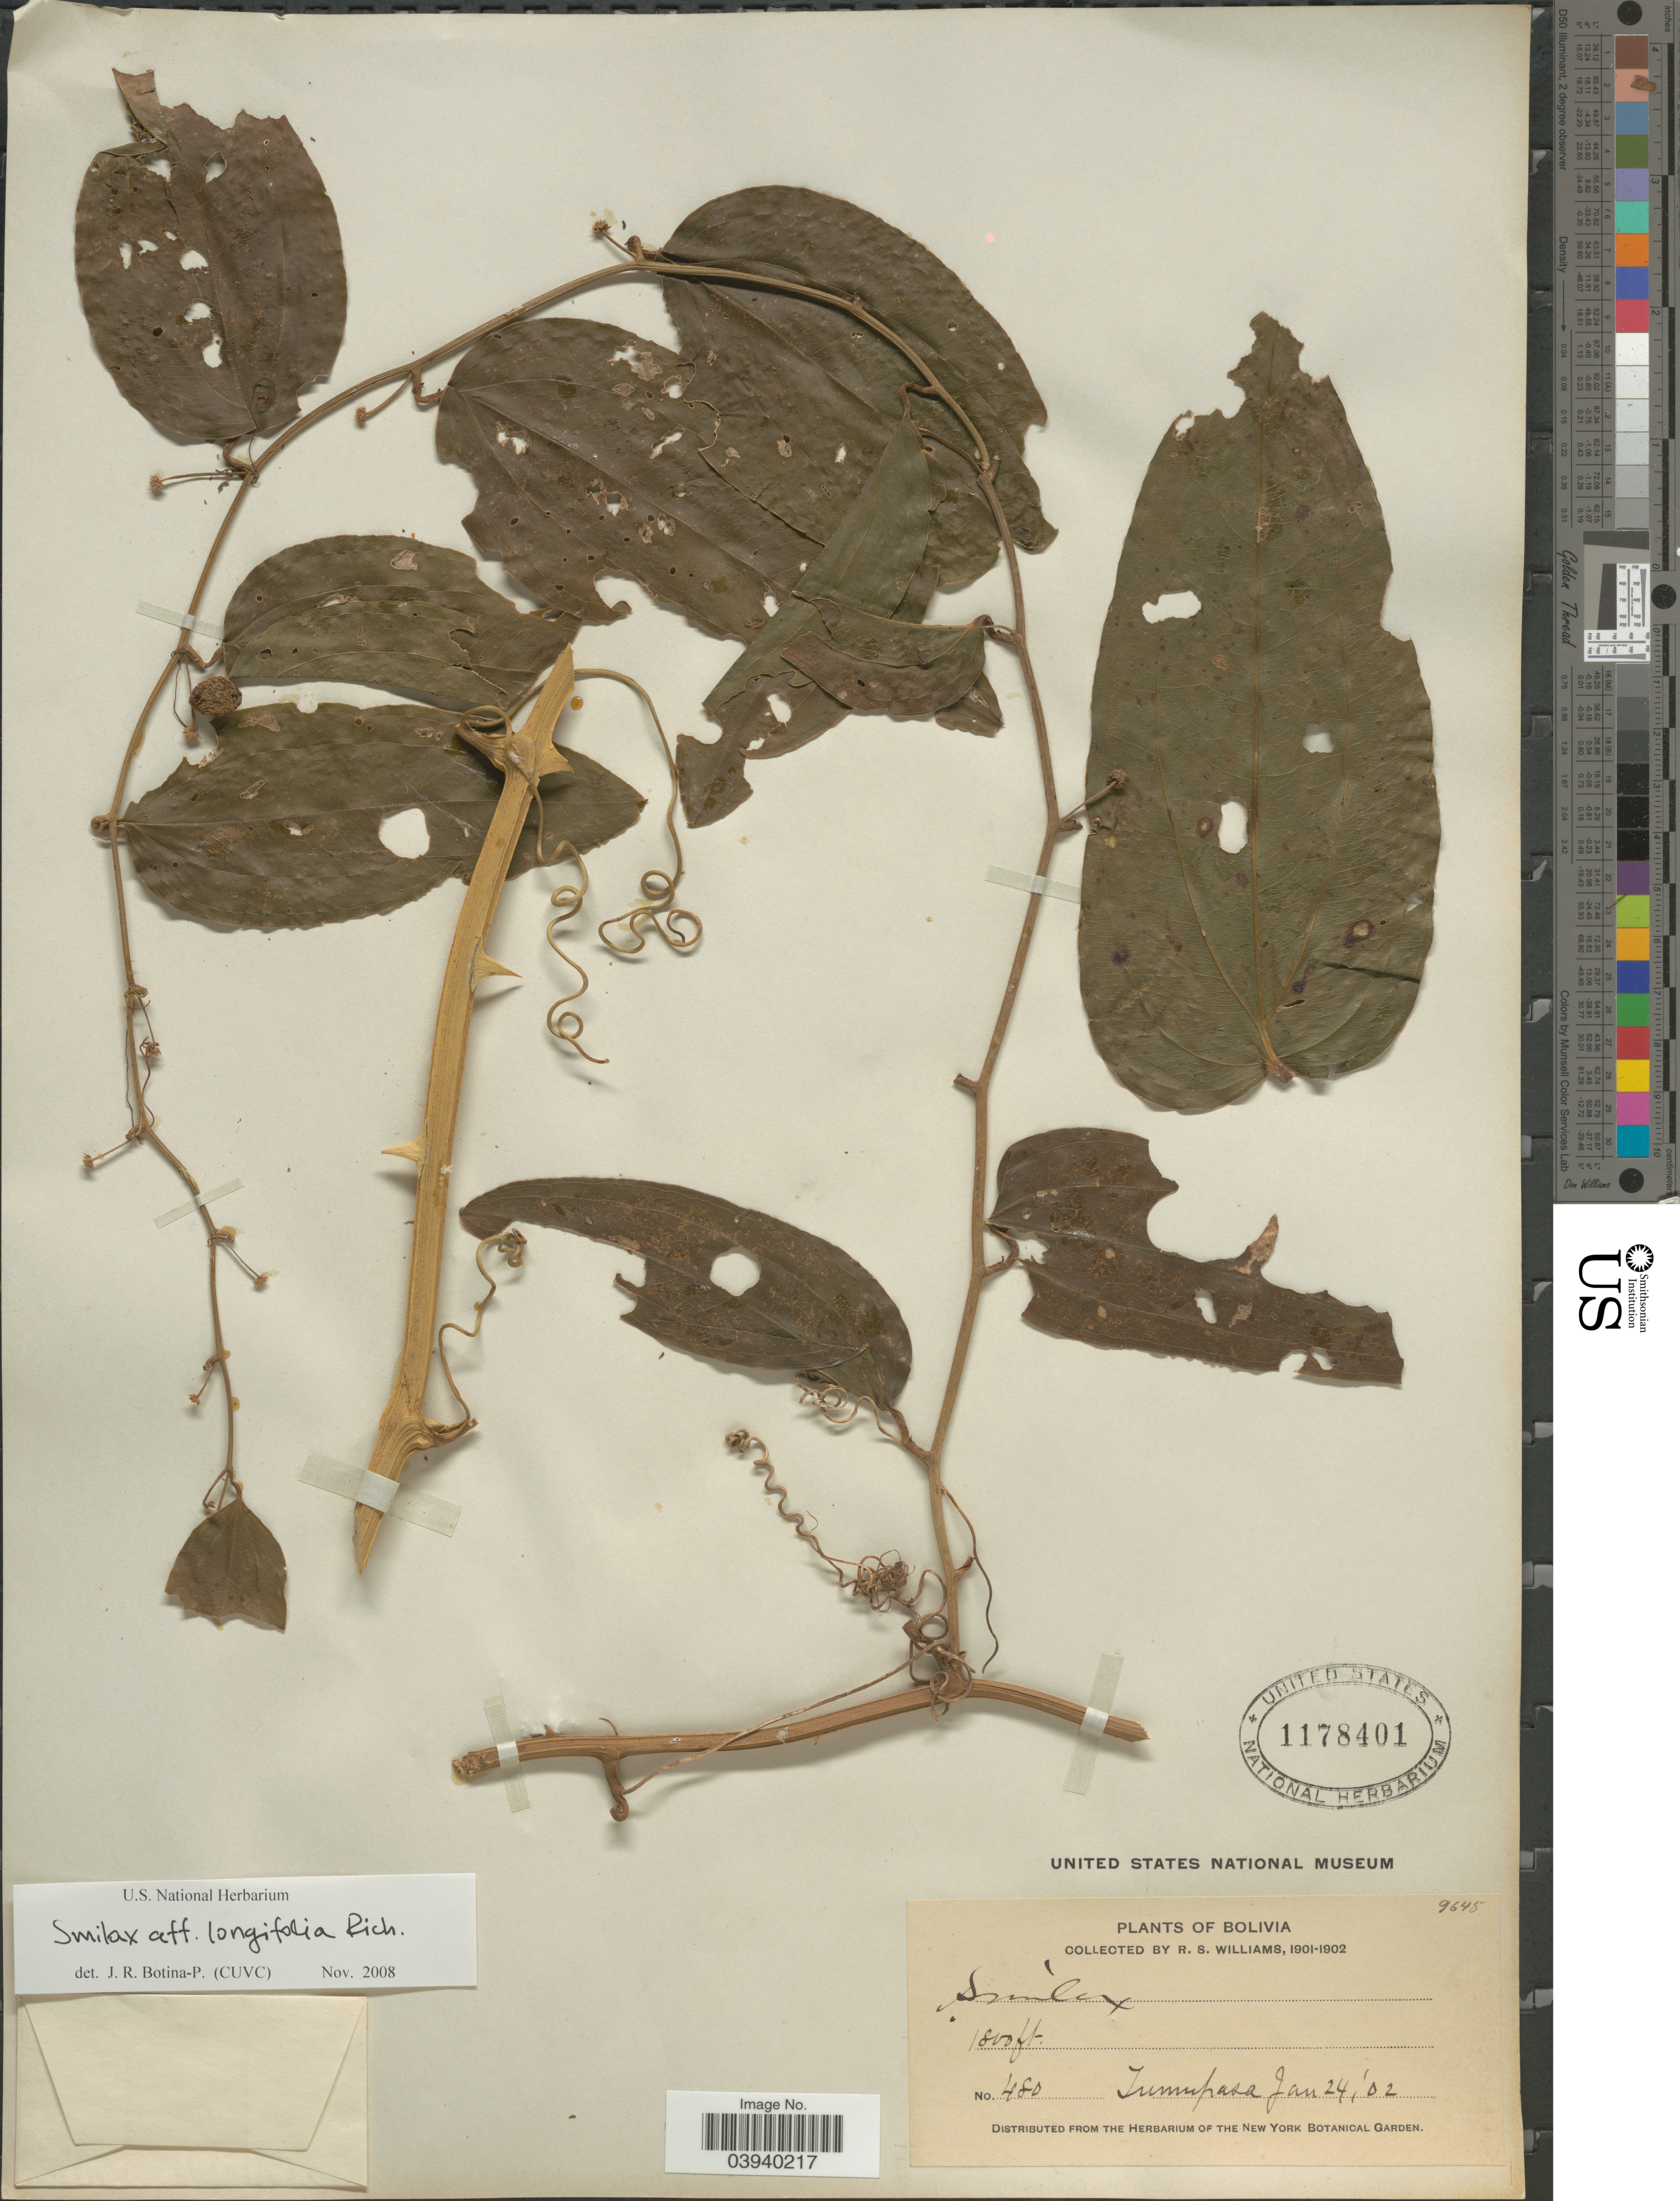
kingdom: Plantae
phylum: Tracheophyta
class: Liliopsida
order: Liliales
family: Smilacaceae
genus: Smilax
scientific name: Smilax longifolia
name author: Rich.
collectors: R. S. Williams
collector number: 480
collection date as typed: Jan. 24, '02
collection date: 1902-01-24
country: Bolivia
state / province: La Paz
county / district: Iturralde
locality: Tumupasa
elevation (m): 549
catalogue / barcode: US 1178401